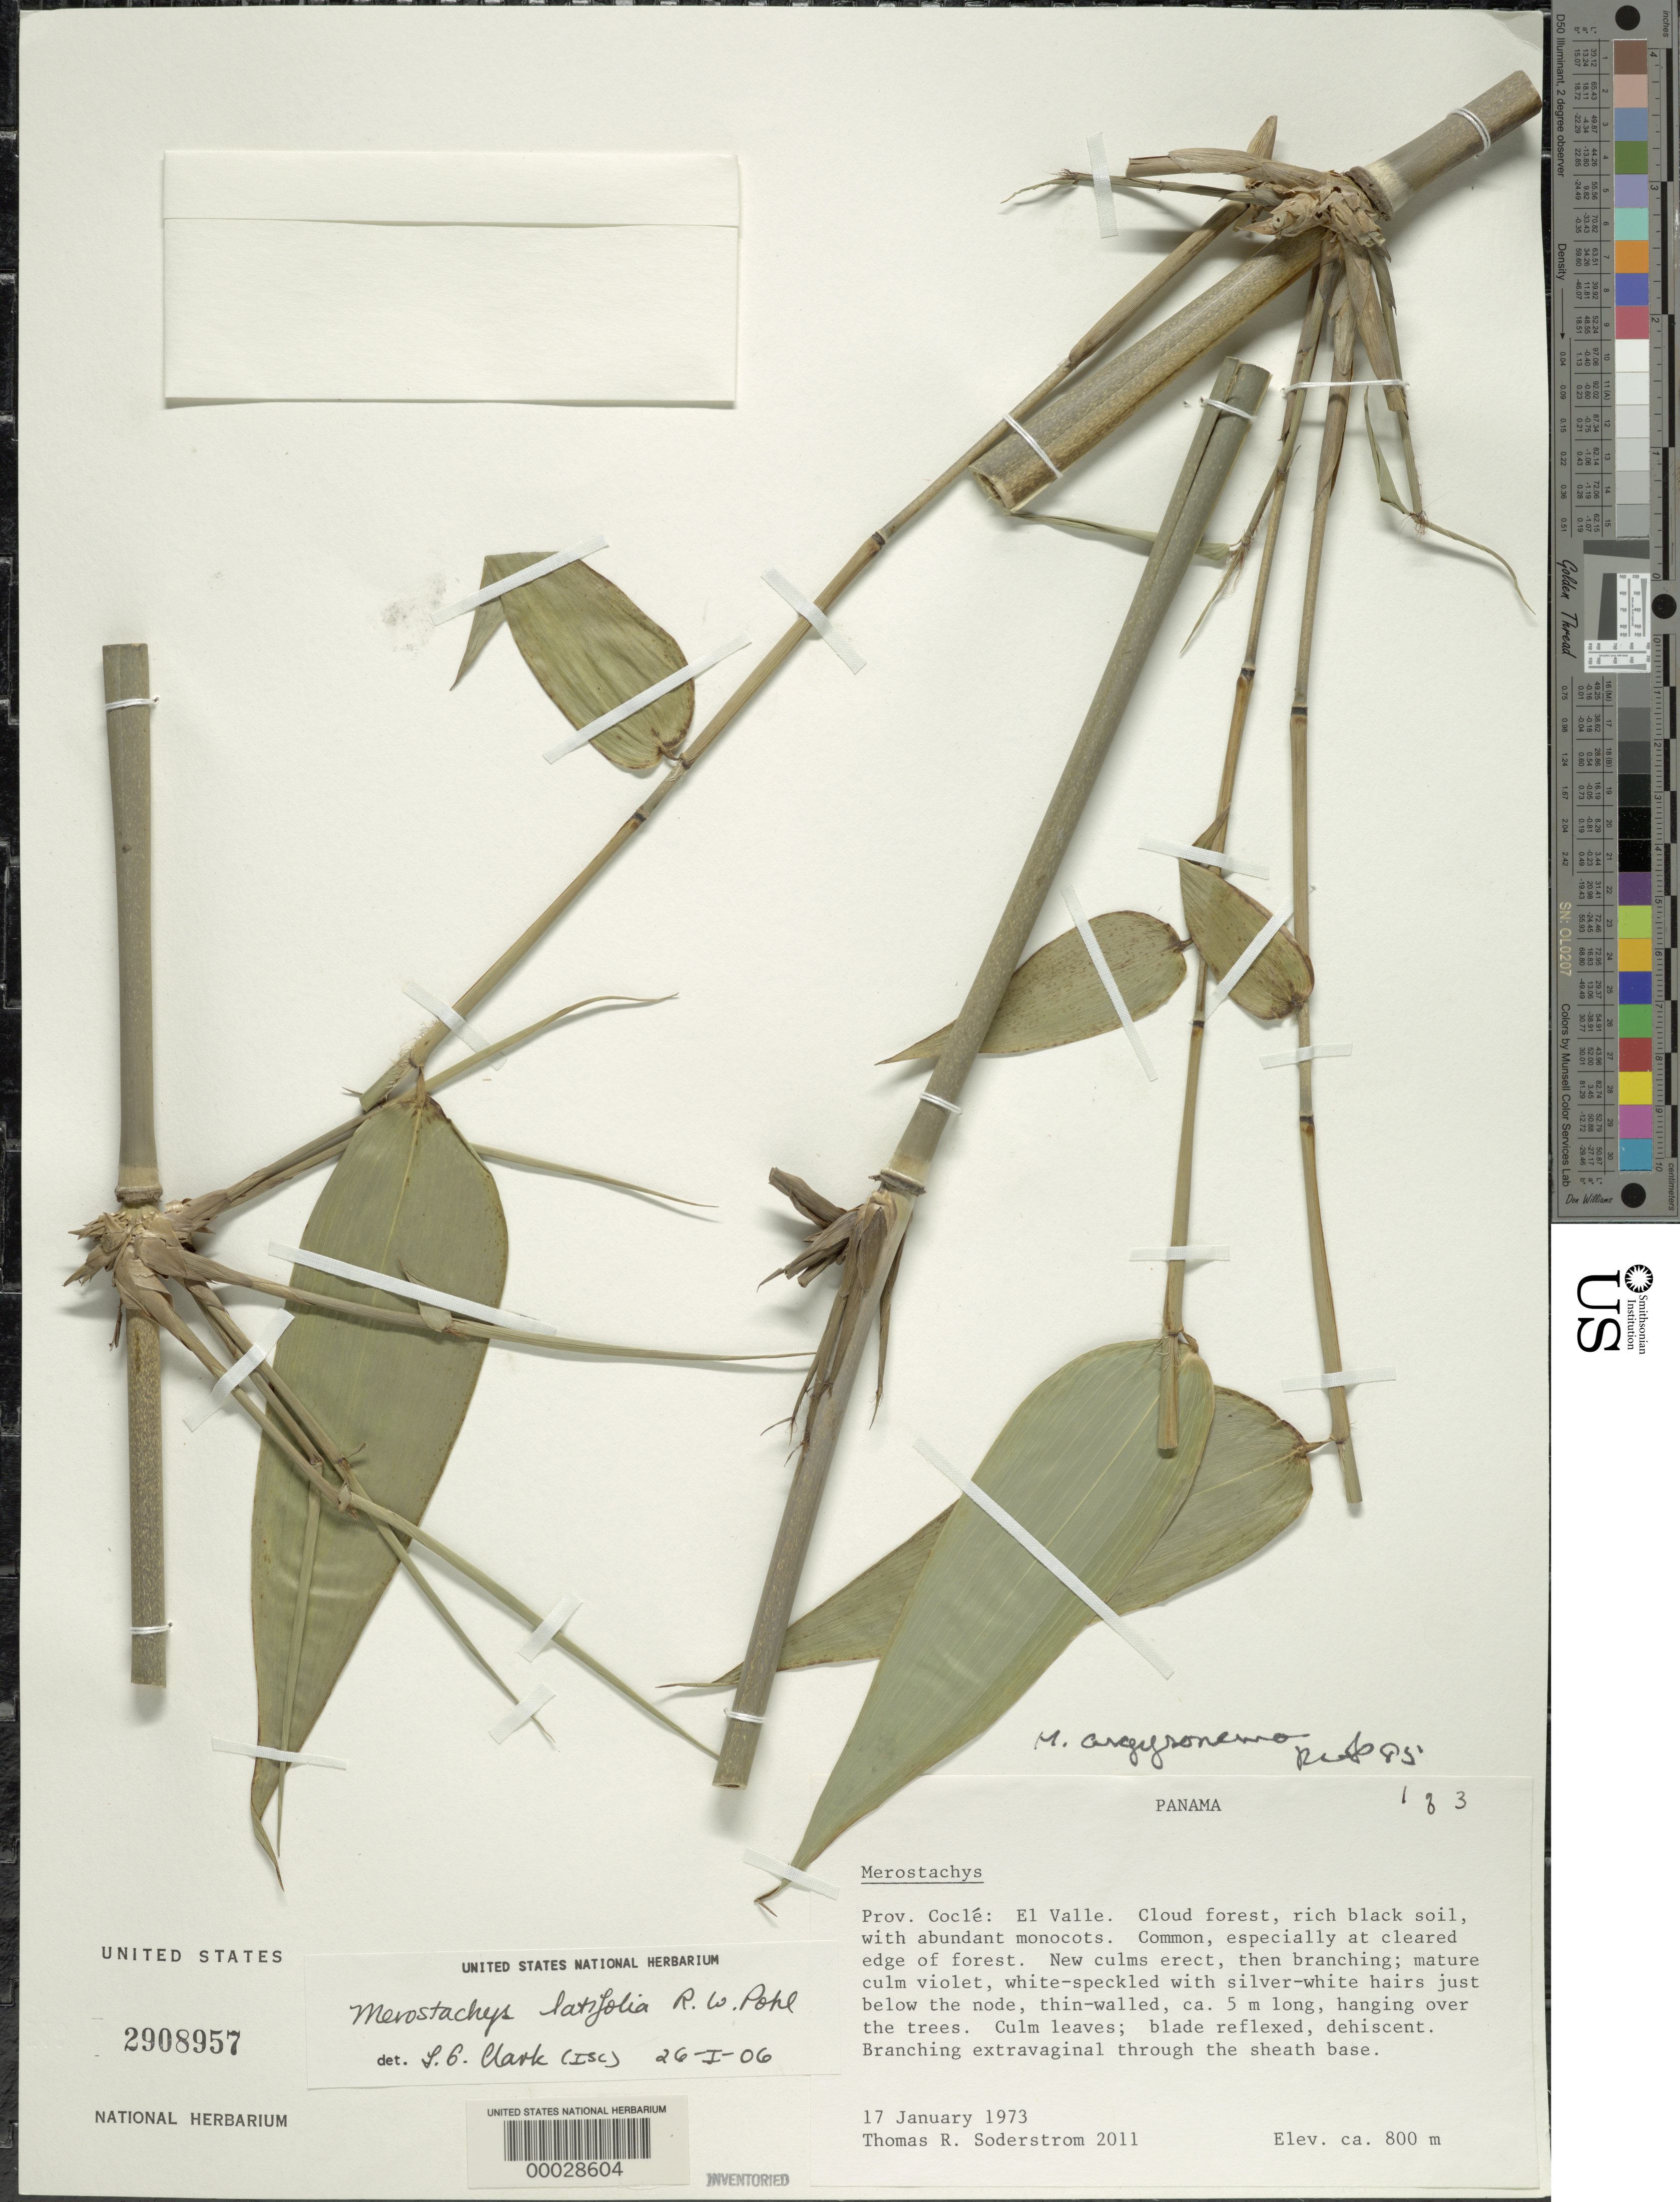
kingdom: Plantae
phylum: Tracheophyta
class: Liliopsida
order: Poales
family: Poaceae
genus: Merostachys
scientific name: Merostachys latifolia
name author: R.W. Pohl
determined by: Clark, Lynn G., (ISC), Iowa State University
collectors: T. R. Soderstrom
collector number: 2011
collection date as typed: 17 Jan 1973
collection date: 1973-01-17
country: Panama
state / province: Coclé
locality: El Valle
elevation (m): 800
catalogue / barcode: US 2908957